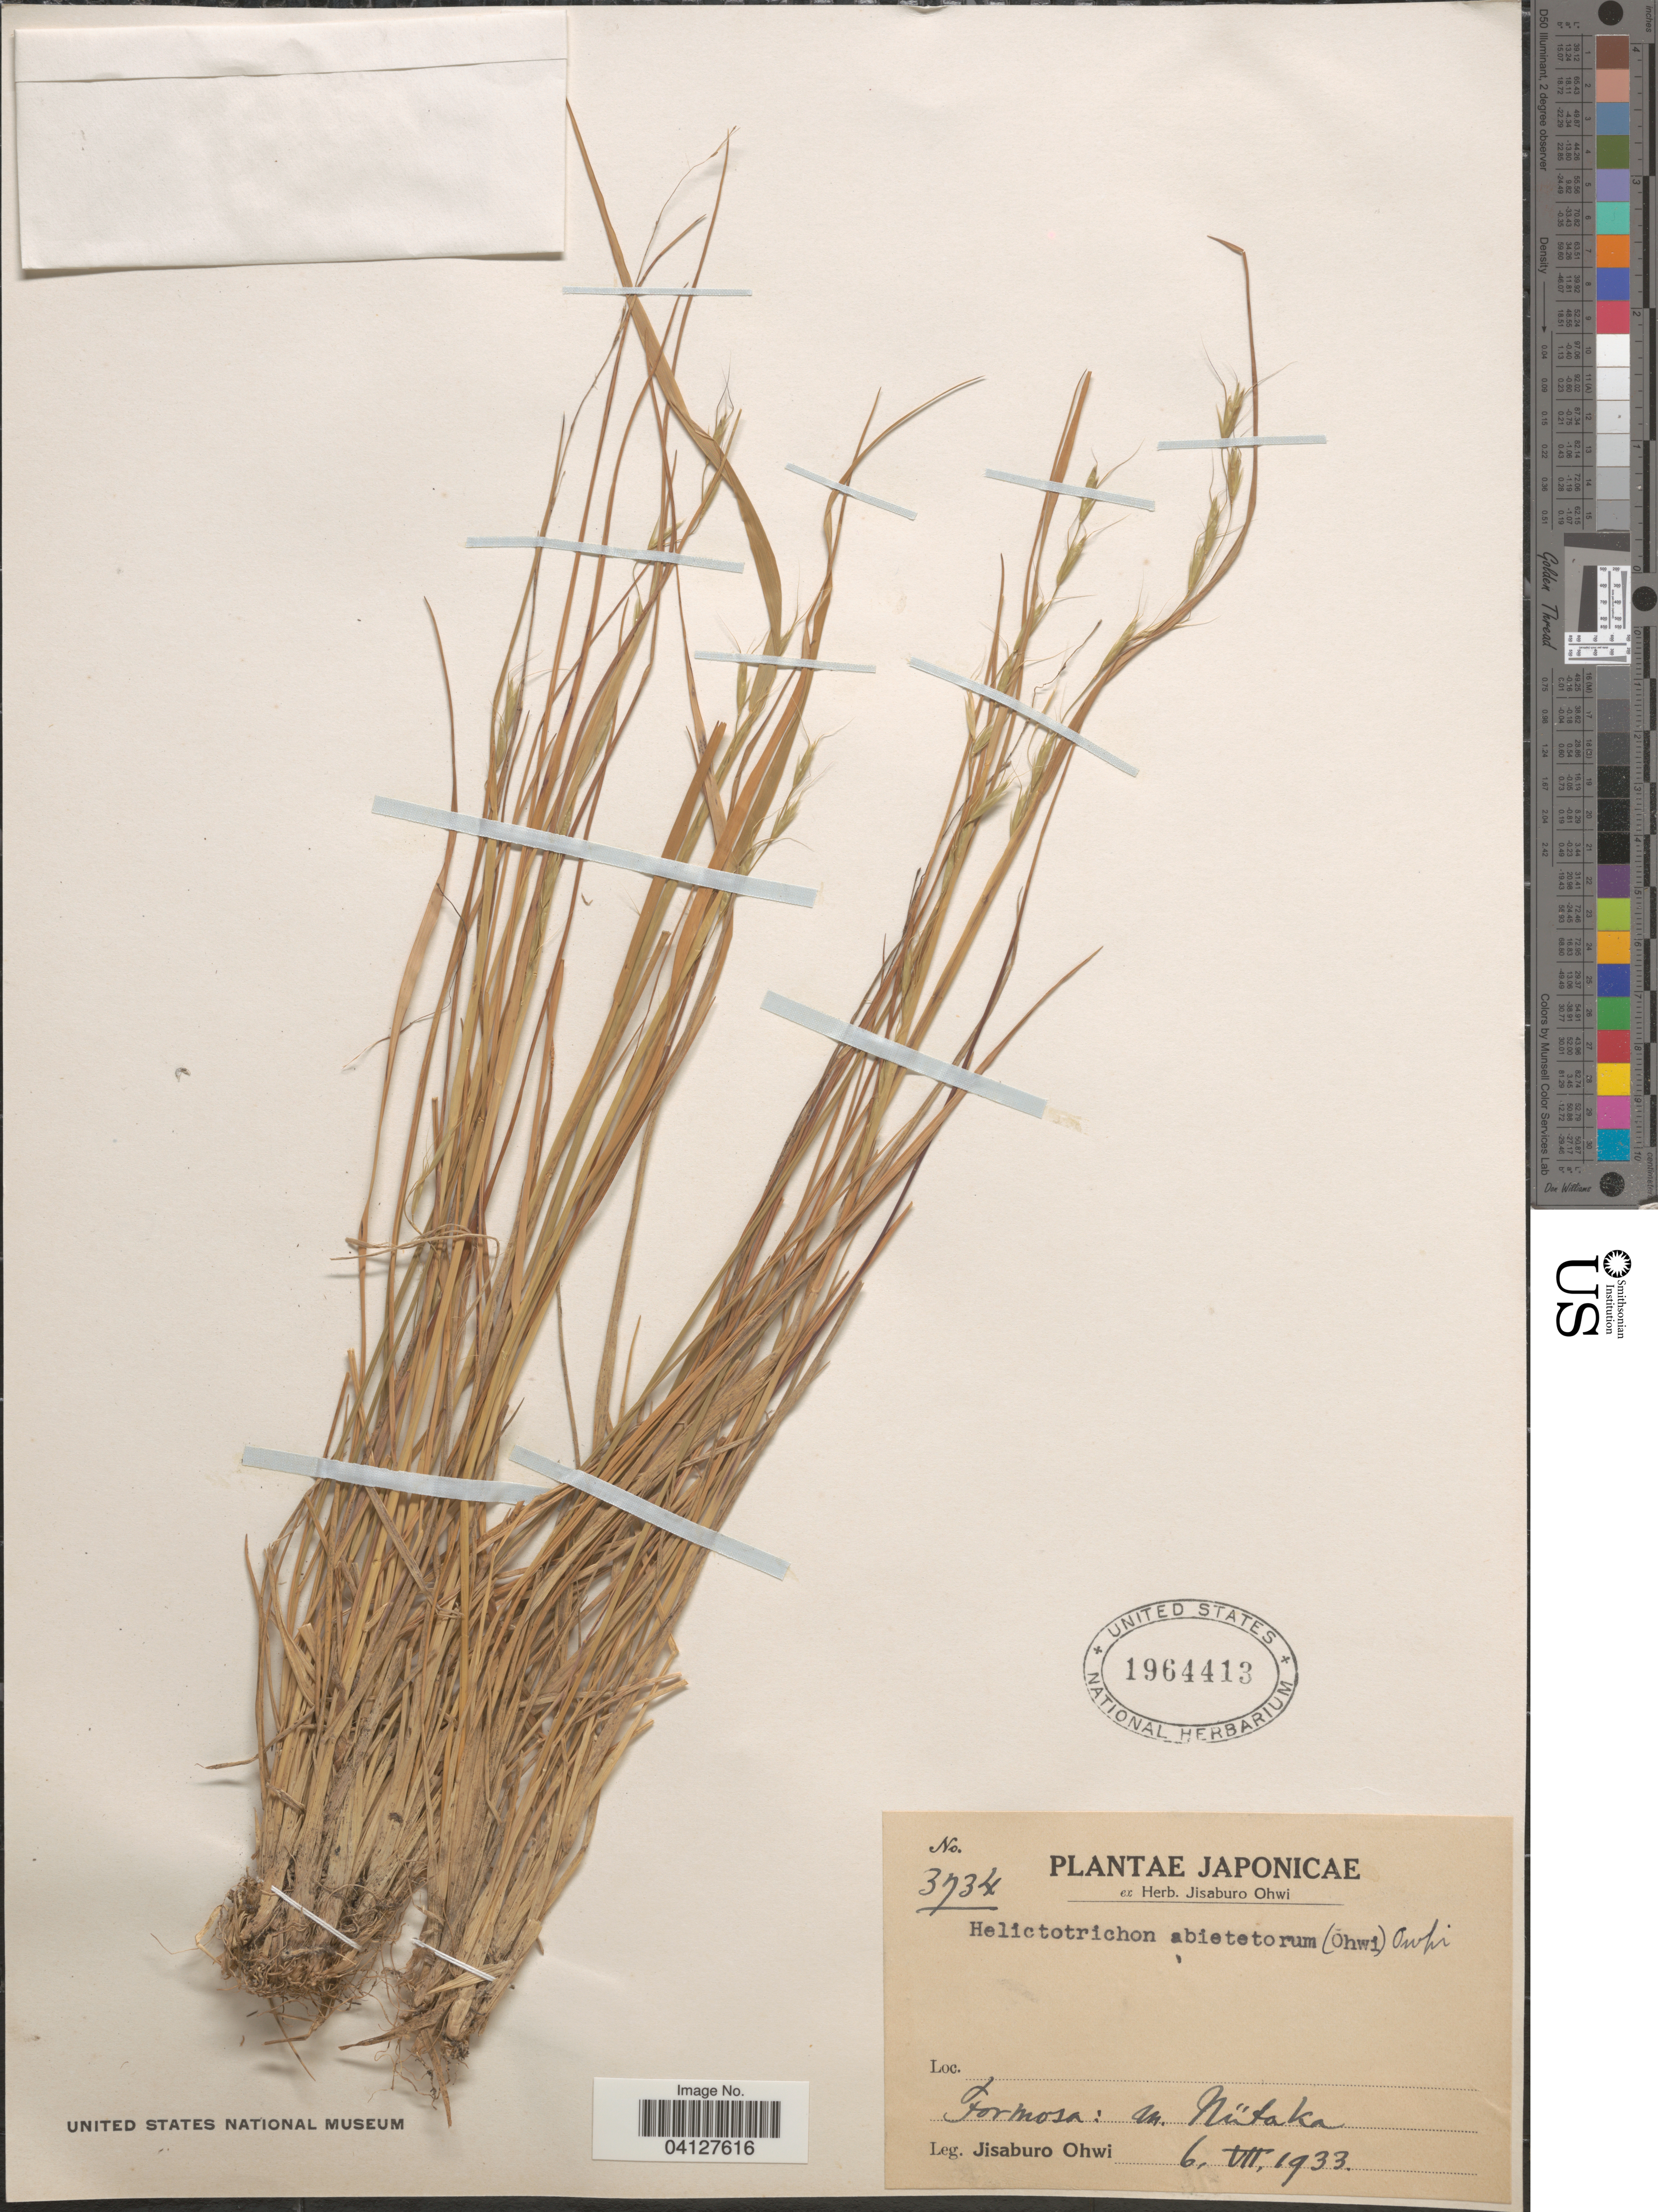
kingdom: Plantae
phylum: Tracheophyta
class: Liliopsida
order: Poales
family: Poaceae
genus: Helictotrichon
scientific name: Helictotrichon abietetorum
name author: (Ohwi) Ohwi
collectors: J. Ohwi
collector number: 3734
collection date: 1933-07-06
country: Taiwan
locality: Formosa: m. Nütaka.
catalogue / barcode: US 1964413